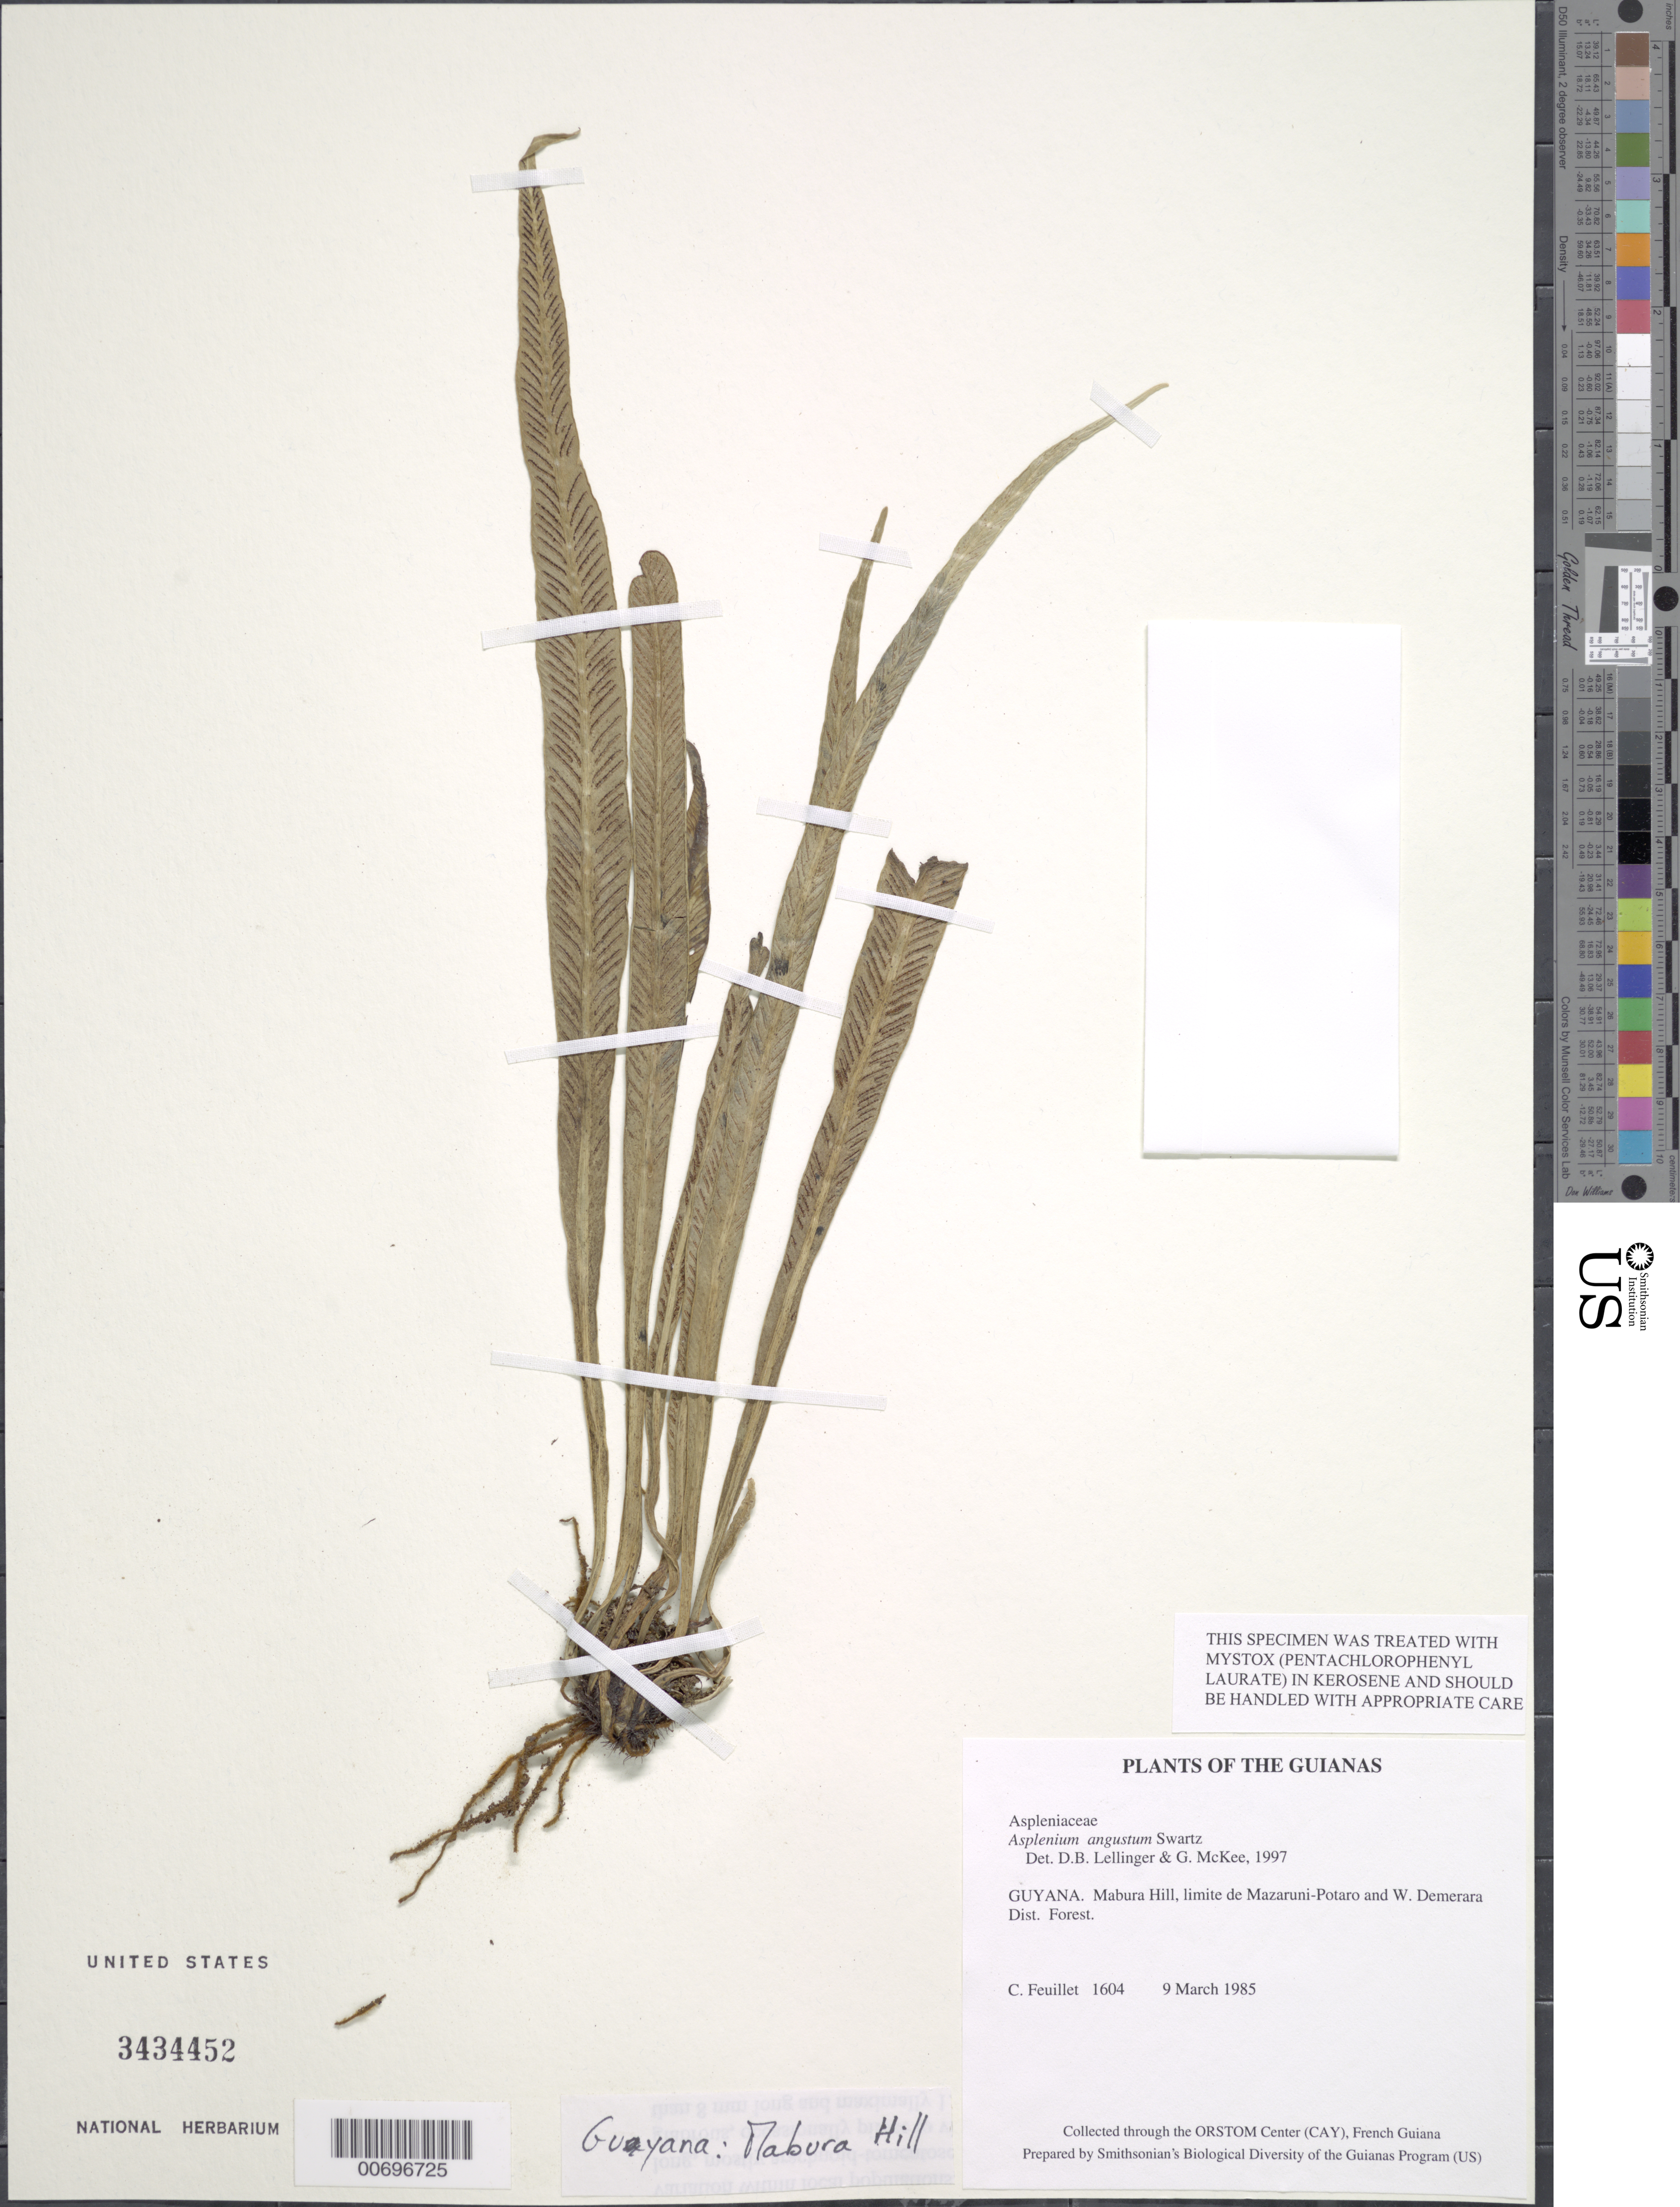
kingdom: Plantae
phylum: Tracheophyta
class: Polypodiopsida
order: Polypodiales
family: Aspleniaceae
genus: Asplenium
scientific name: Asplenium angustum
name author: Sw.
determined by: Lellinger, D. B.; McKee, G. S.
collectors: C. Feuillet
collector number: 1604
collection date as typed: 9-Mar-85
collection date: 1985-03-09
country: Guyana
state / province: U. Demerara-Berbice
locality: Mabura Hill, limite de Mazaruni-Potaro and W. Demerara Dist.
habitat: Forest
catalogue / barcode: US 3434452